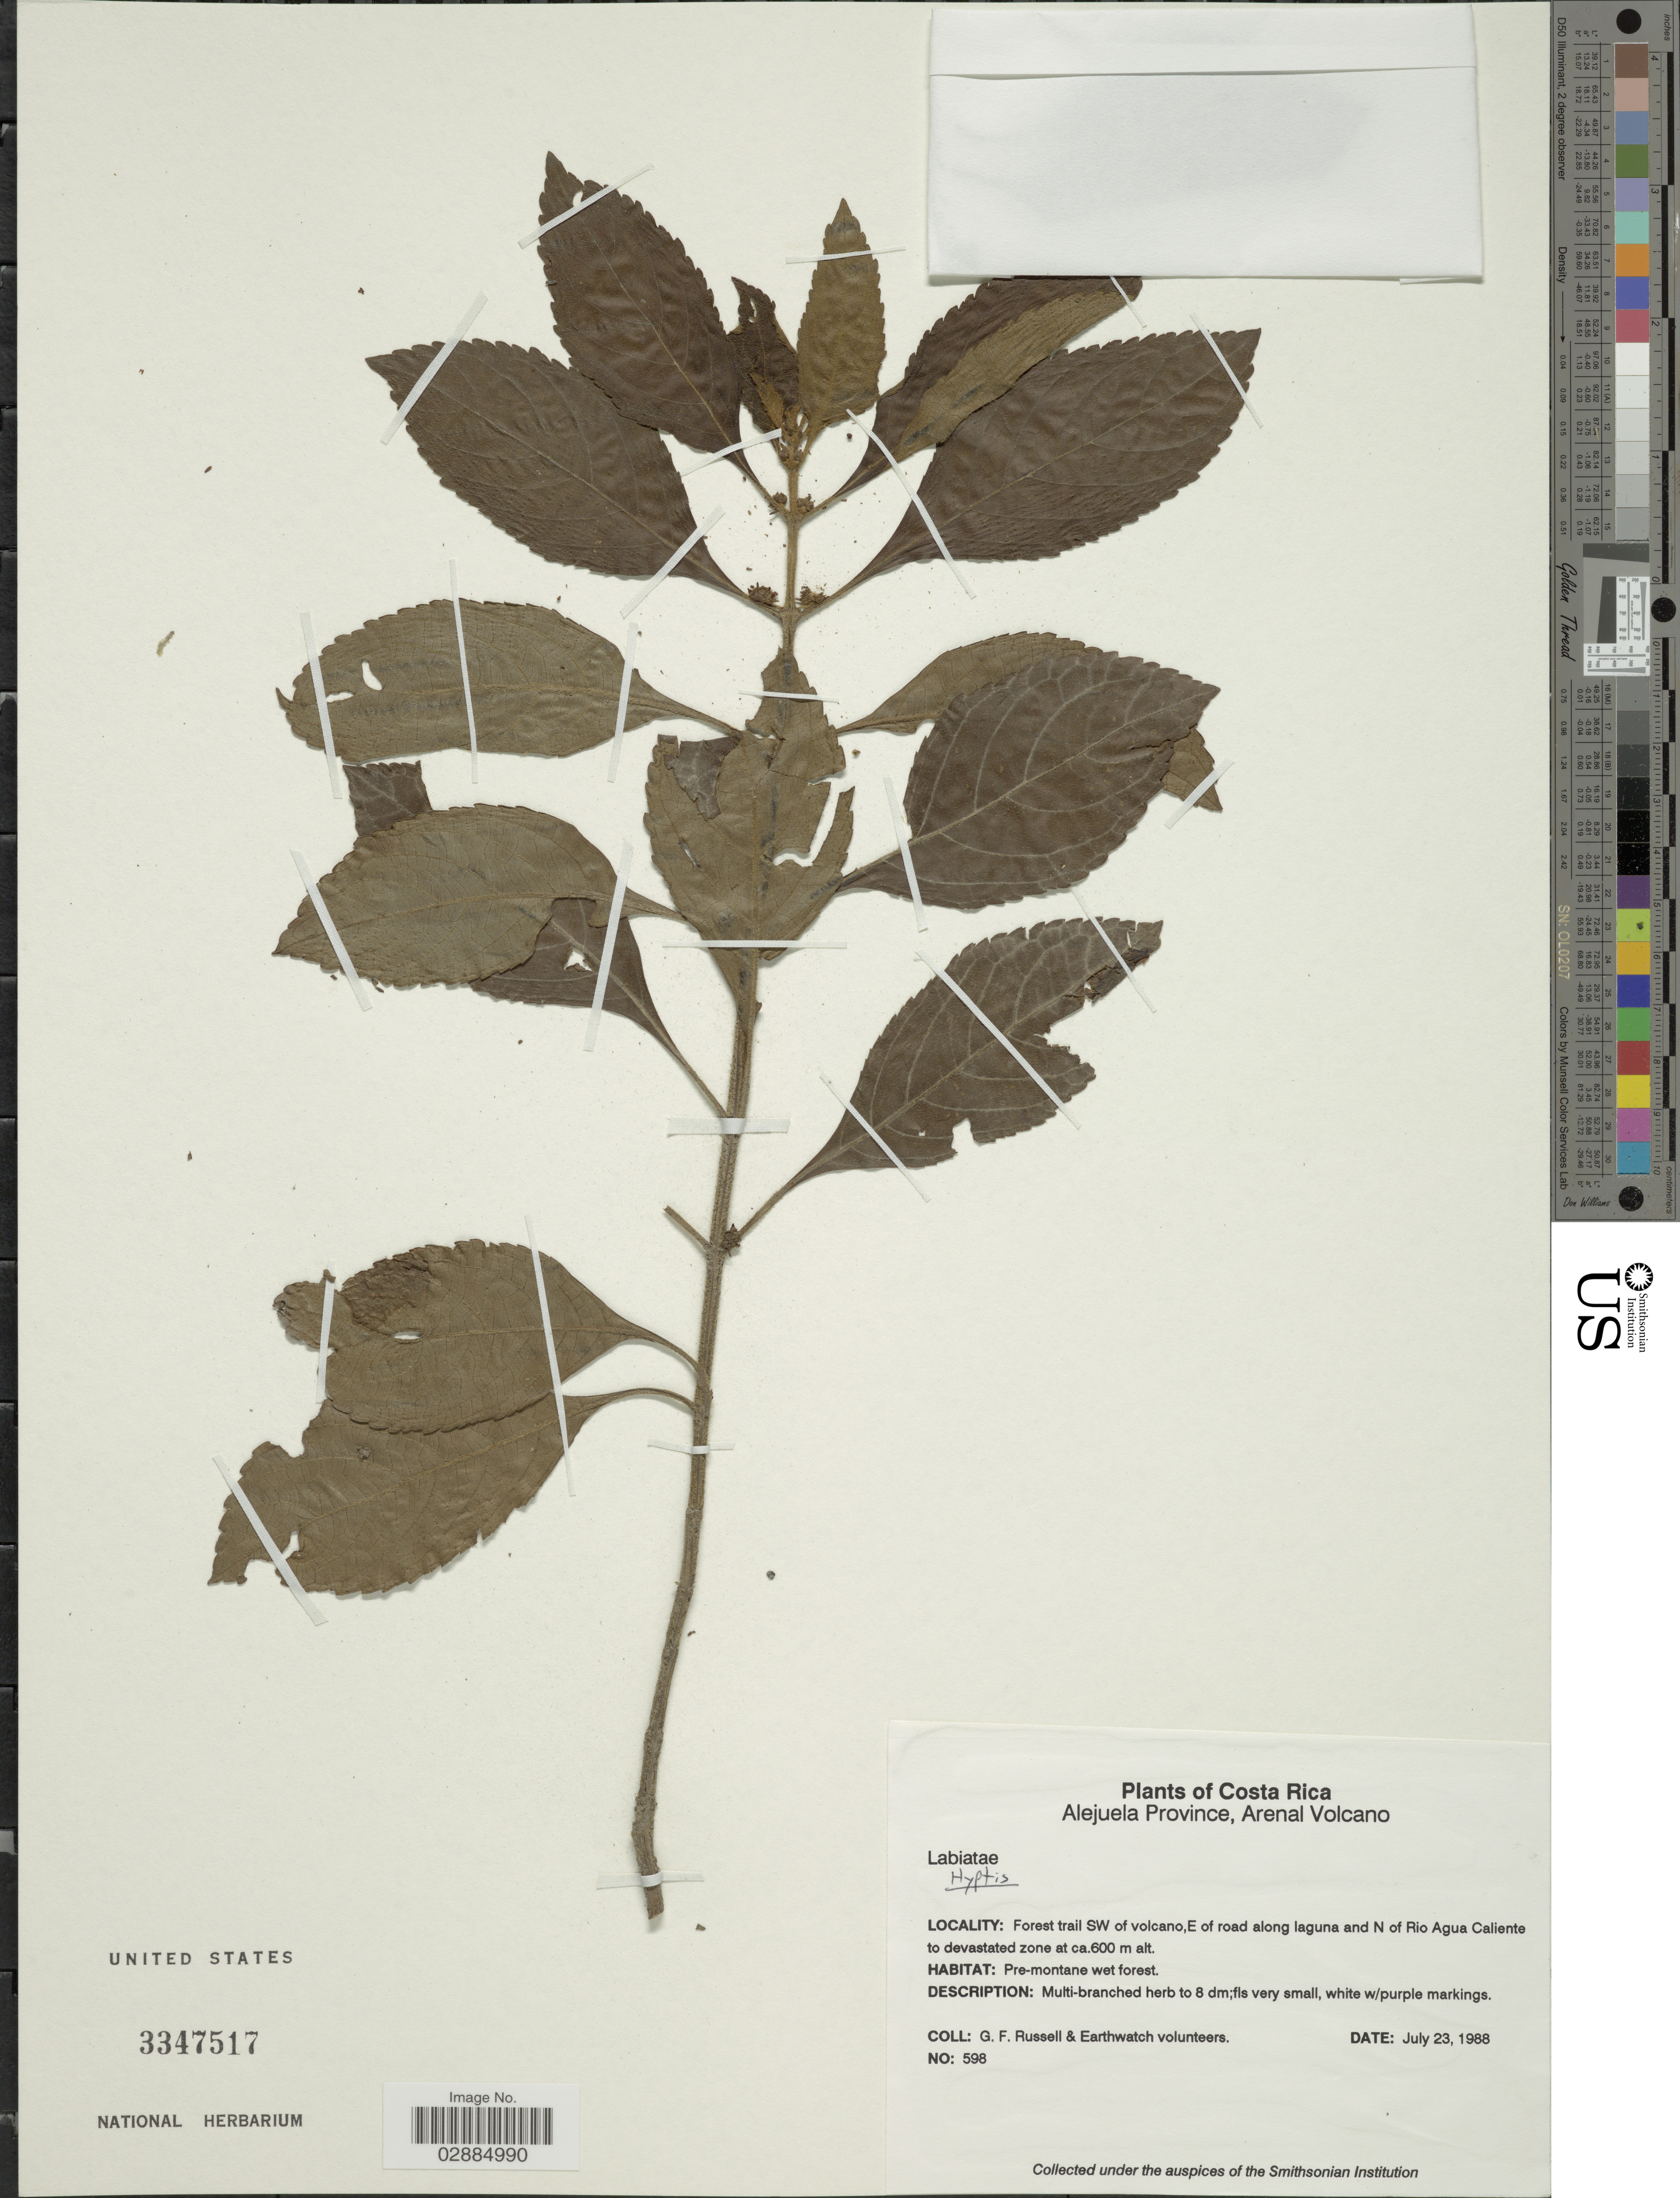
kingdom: Plantae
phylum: Tracheophyta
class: Magnoliopsida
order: Lamiales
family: Lamiaceae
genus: Hyptis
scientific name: Hyptis sp.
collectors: G. Russell & Earthwatch Volunteers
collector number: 598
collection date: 1988-07-23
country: Costa Rica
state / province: Alajuela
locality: Alejuela Province, Arenal Volcano, Forest trail SW of volcano, E of road along laguna and N of Rio Agua Caliente to devastated zone.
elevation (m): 600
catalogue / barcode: US 3347517